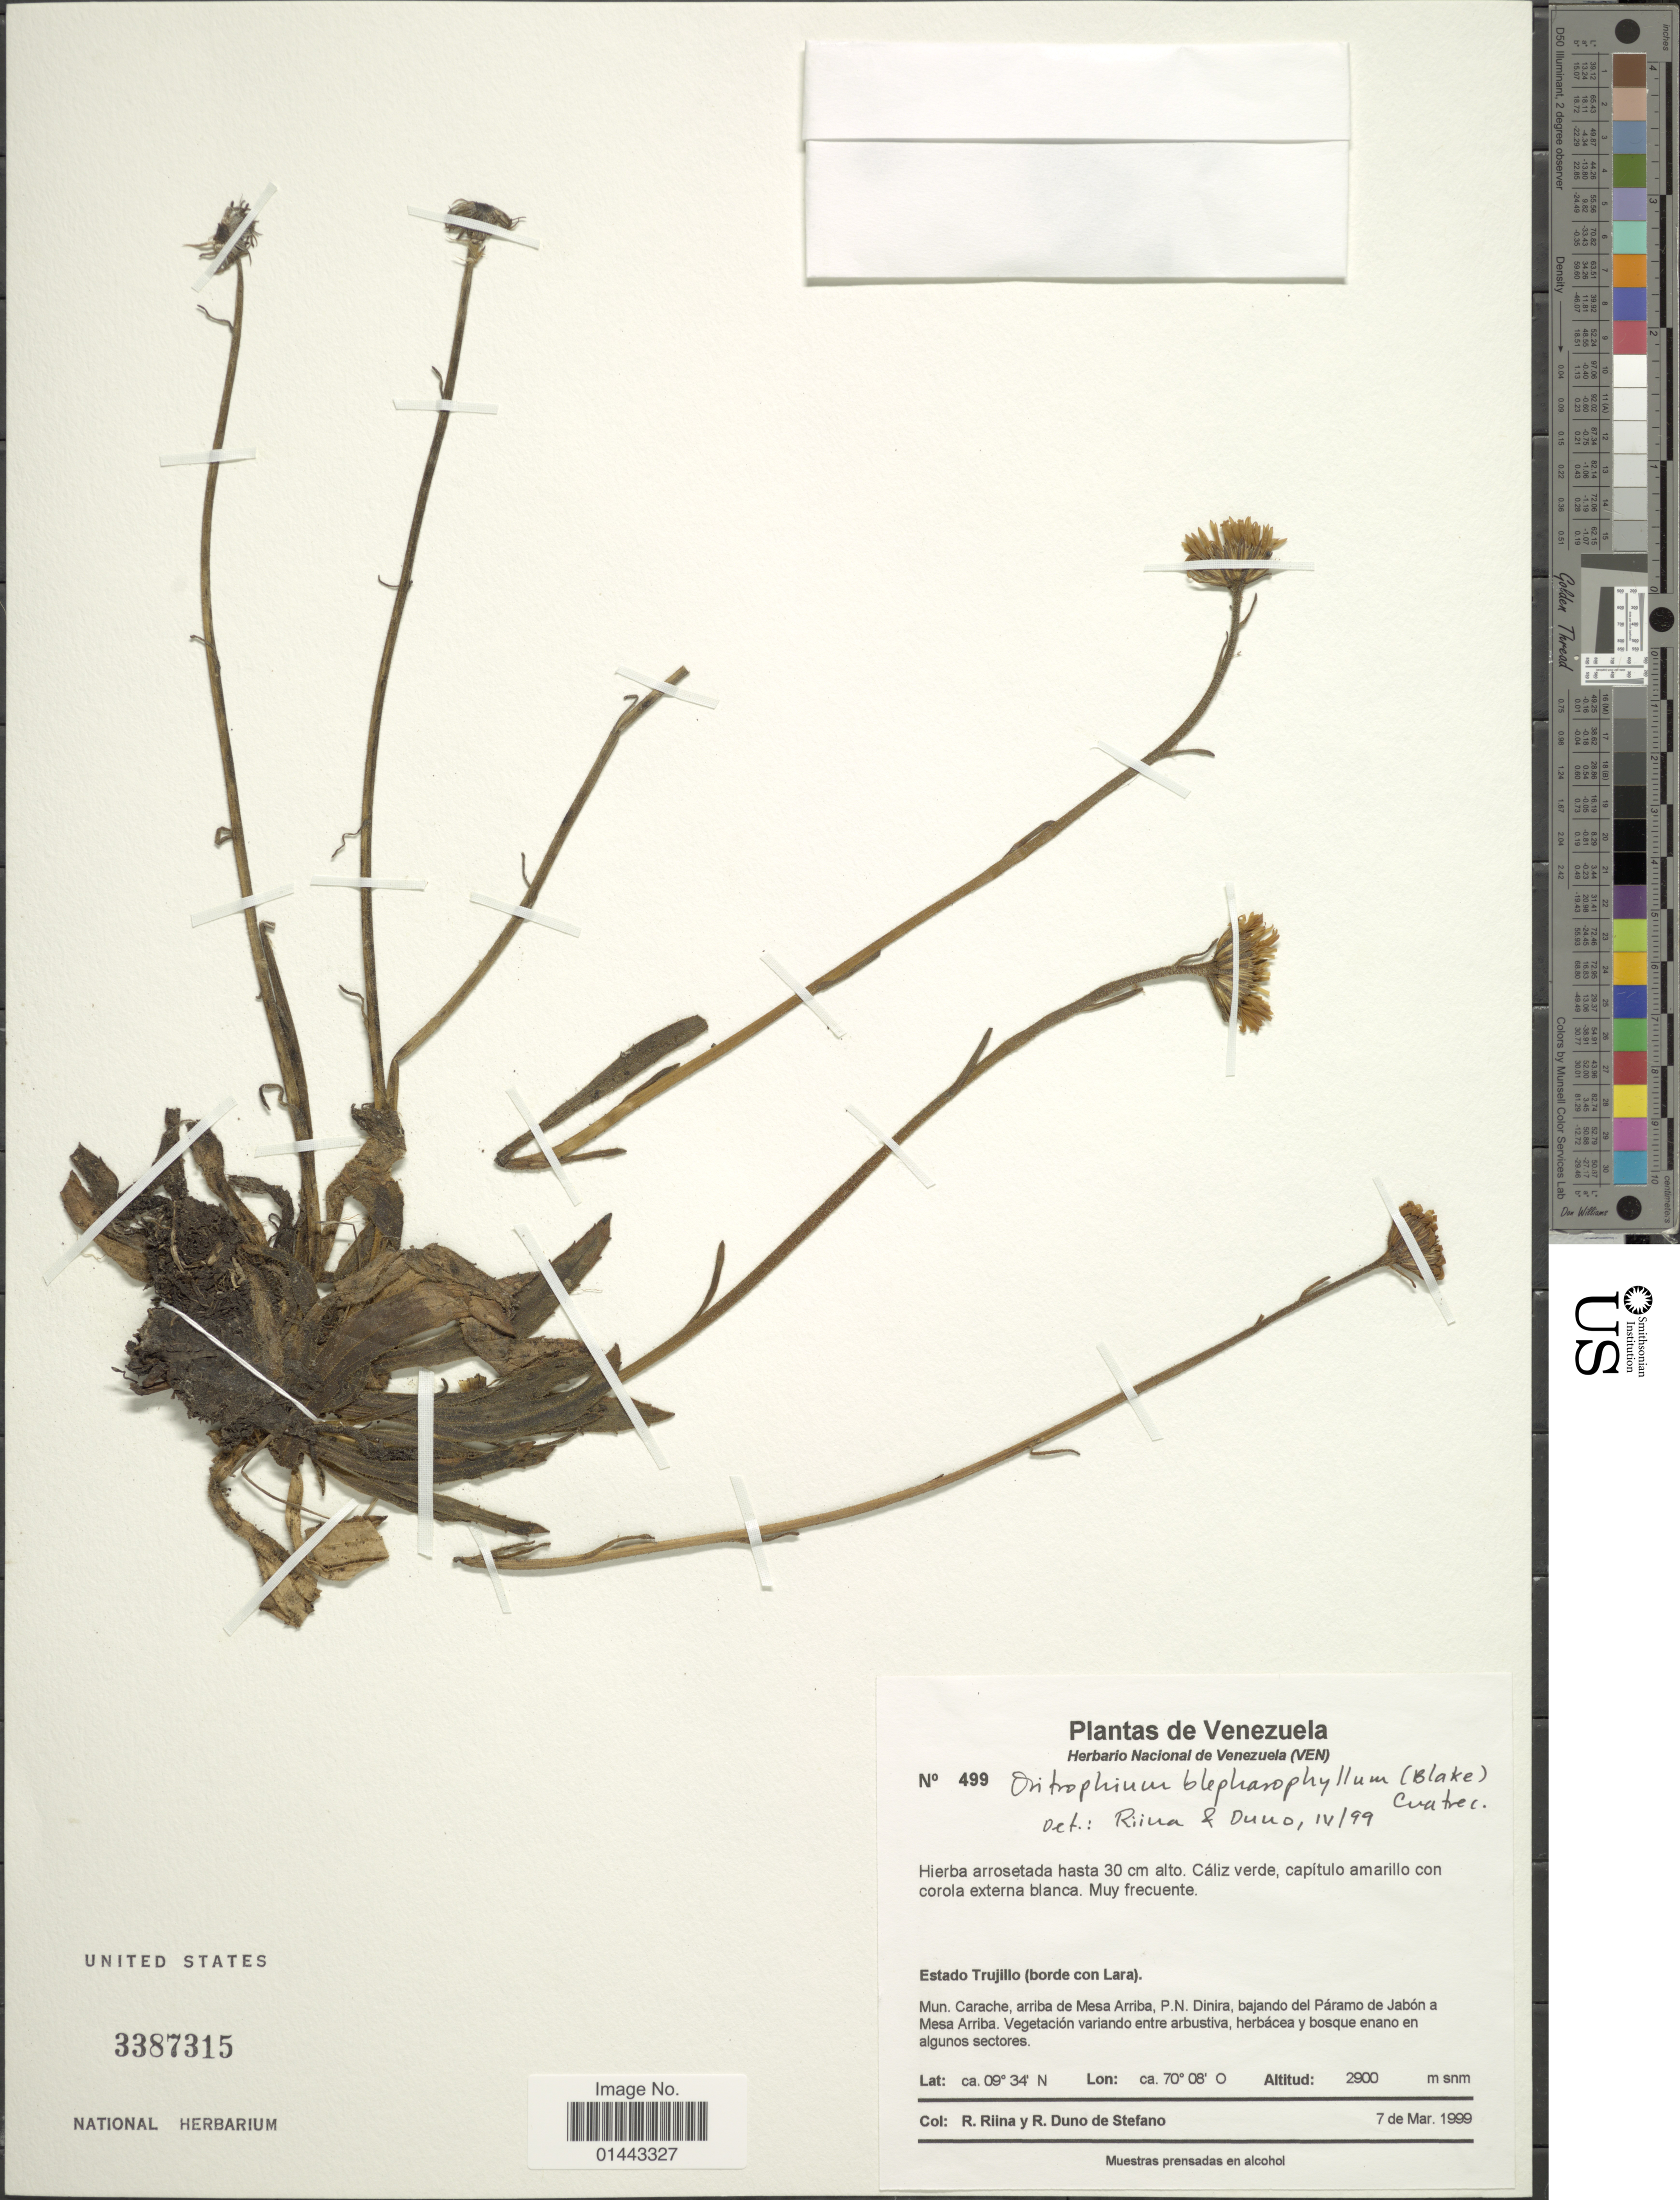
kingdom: Plantae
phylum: Tracheophyta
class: Magnoliopsida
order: Asterales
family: Asteraceae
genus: Oritrophium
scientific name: Oritrophium blepharophyllum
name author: (S.F. Blake) Cuatrec.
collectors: R. Riina & R. Duno de Stefano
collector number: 499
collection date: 1999-03-07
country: Venezuela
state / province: Trujillo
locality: (borde con Lara), Mun. Carache, arriba de Mesa arriva, P.N. Dinira, bajandro del Paramo de Jabon a Mesa Arriba.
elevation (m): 2900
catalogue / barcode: US 3387315